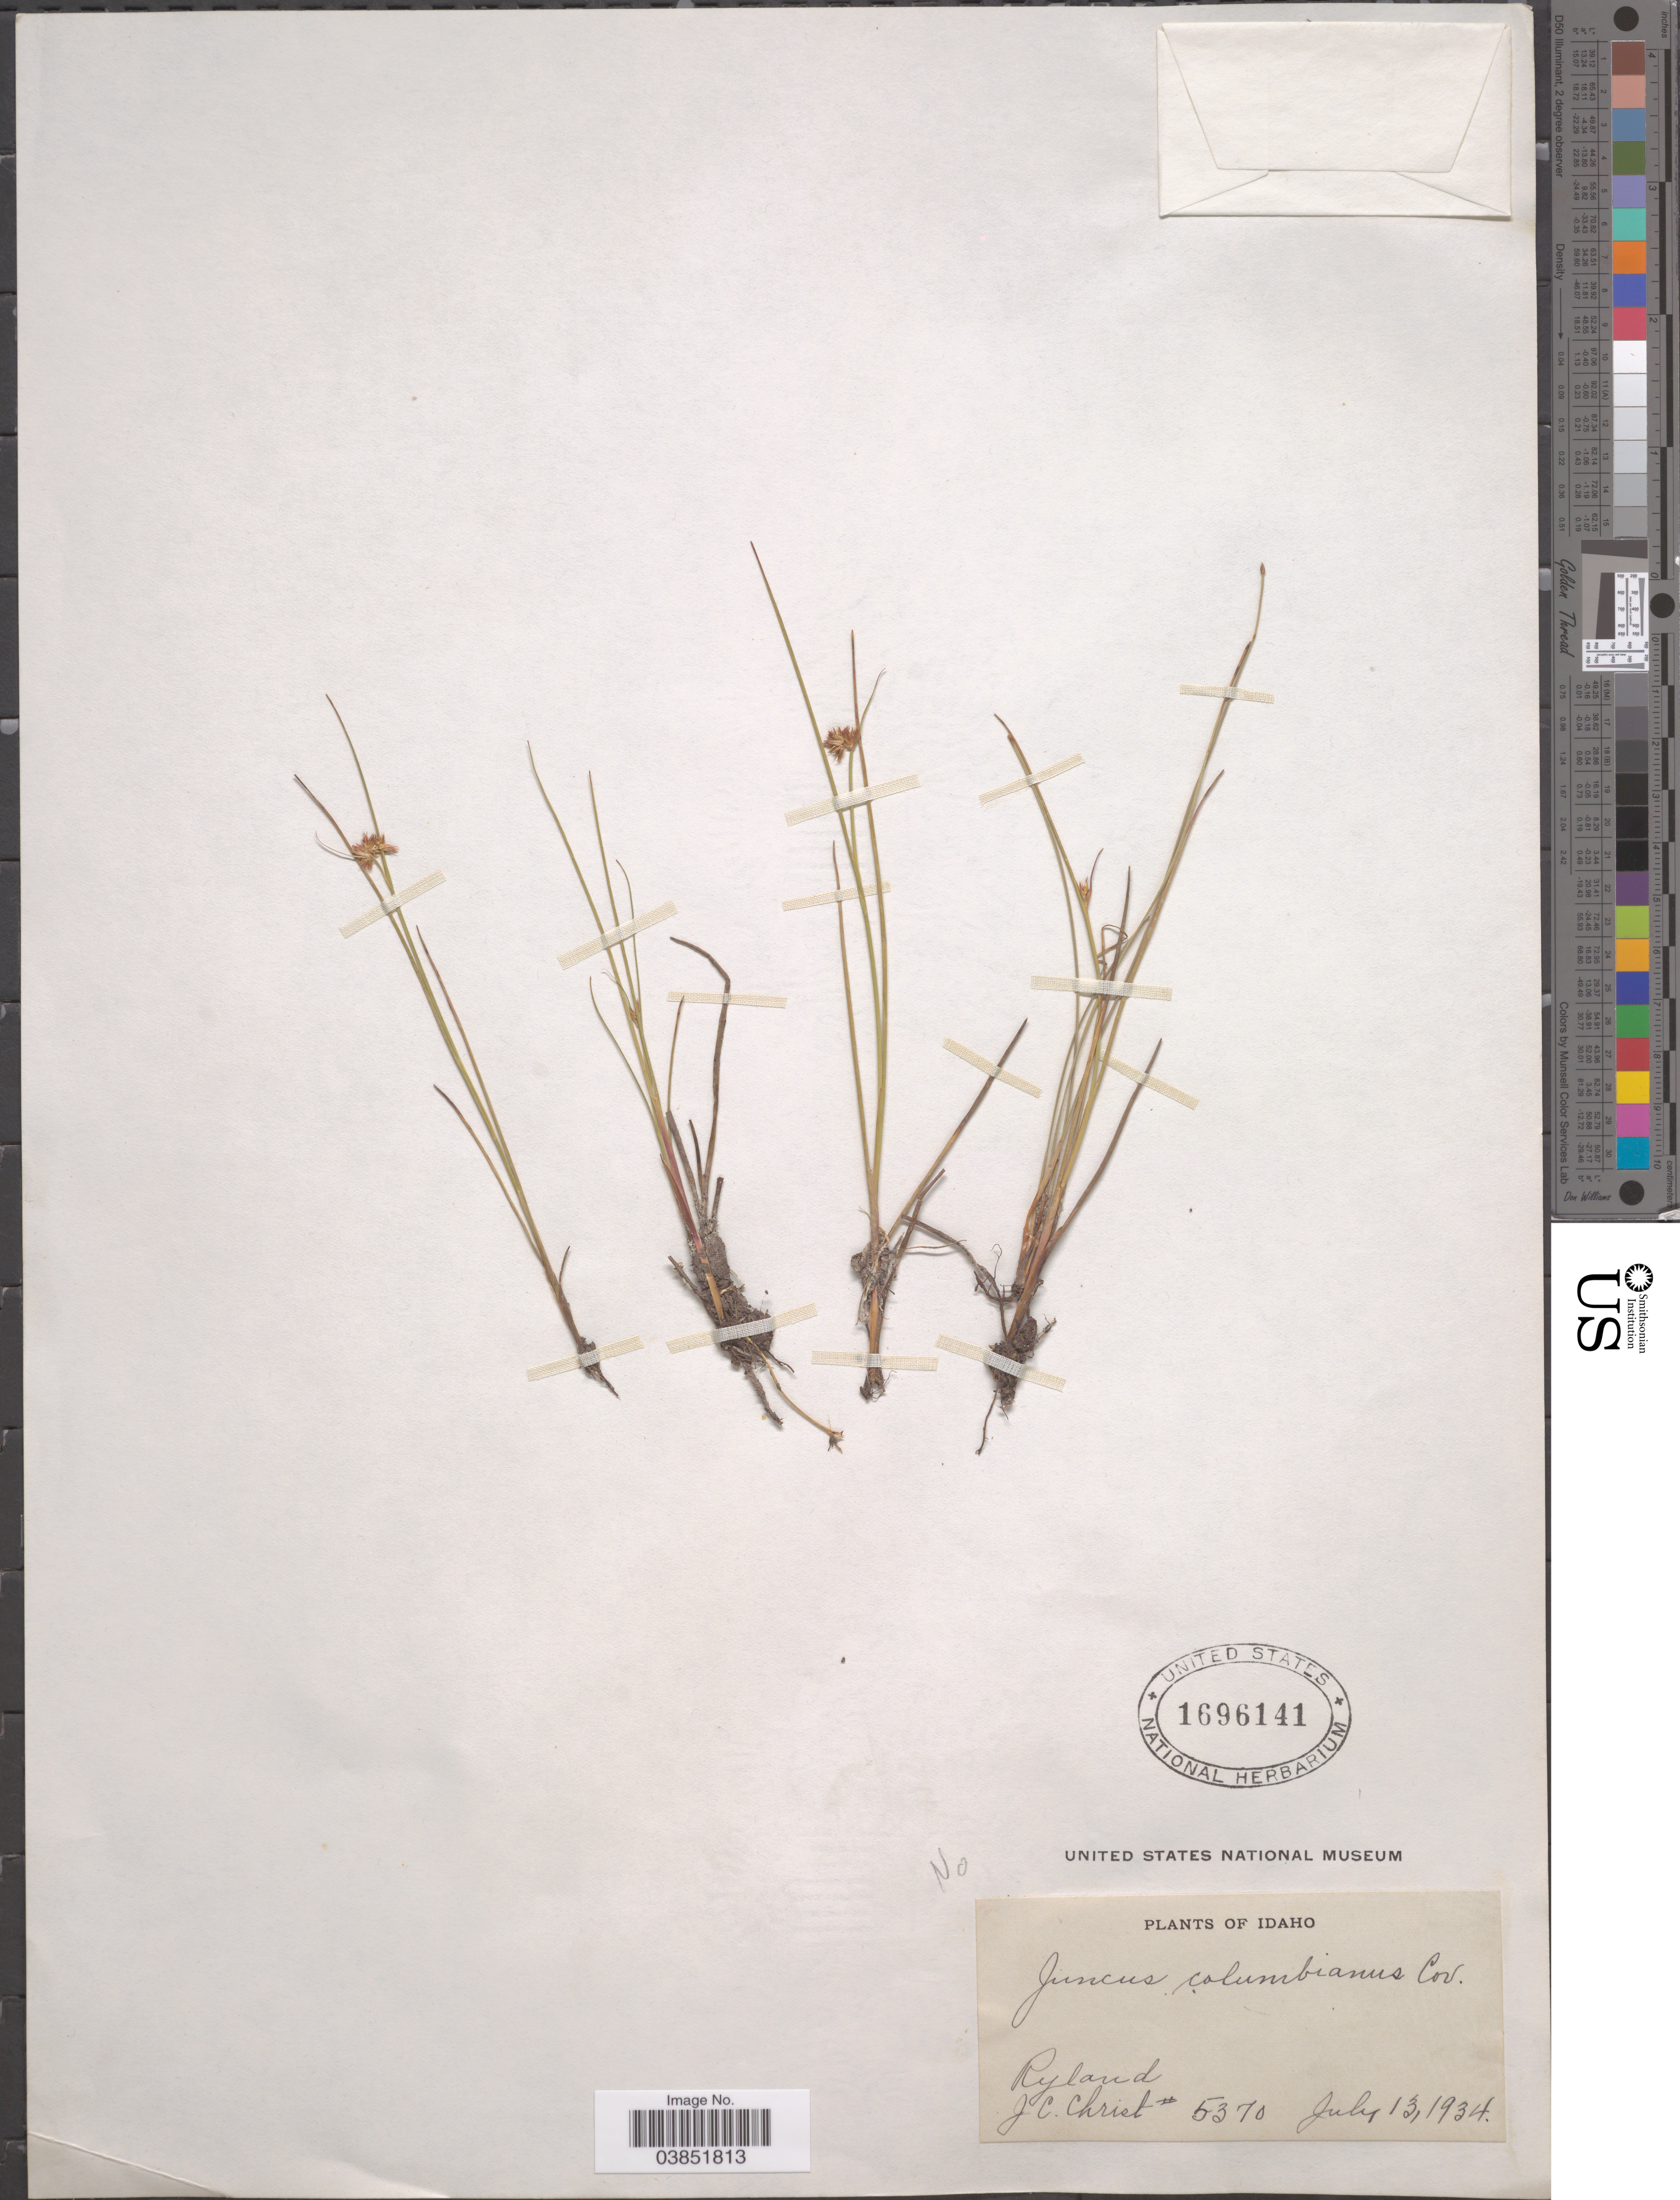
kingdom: Plantae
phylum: Tracheophyta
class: Liliopsida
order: Poales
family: Juncaceae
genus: Juncus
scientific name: Juncus columbianus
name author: Coville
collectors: J. Christ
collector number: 5370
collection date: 1934-07-13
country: United States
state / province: Idaho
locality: Ryland.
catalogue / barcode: US 1696141